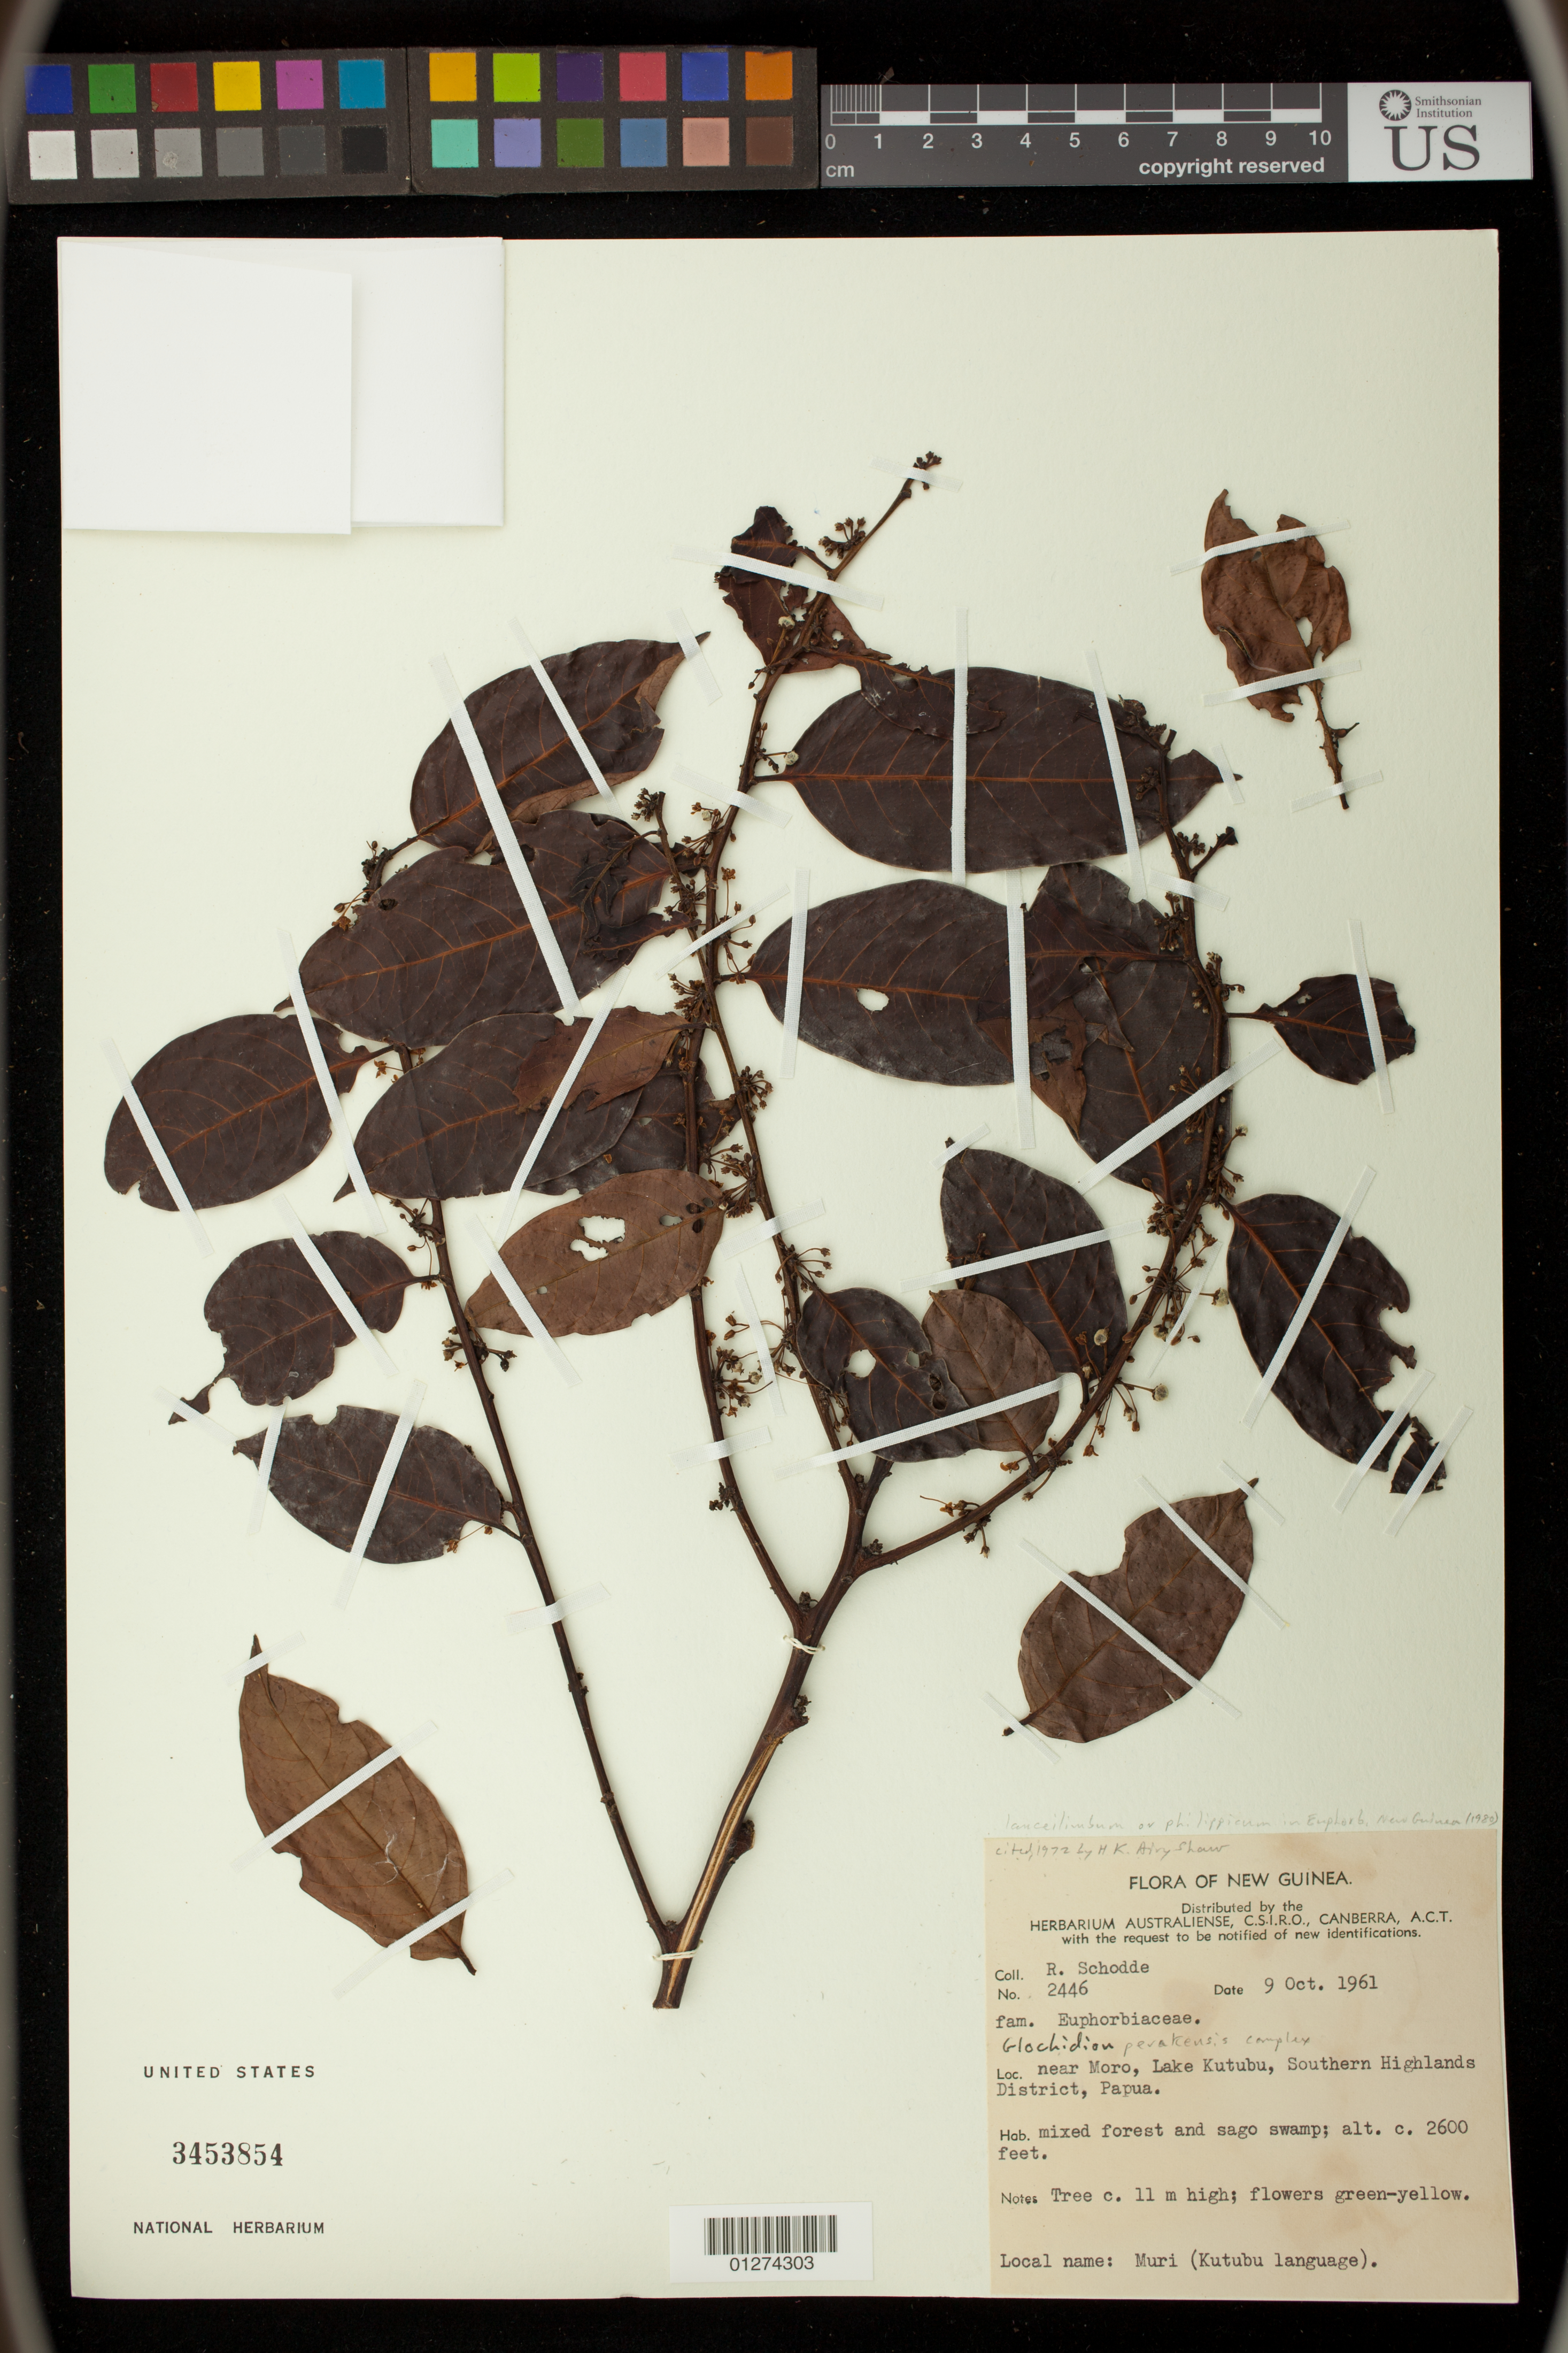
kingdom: Plantae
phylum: Tracheophyta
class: Magnoliopsida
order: Malpighiales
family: Phyllanthaceae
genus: Glochidion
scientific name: Glochidion sp.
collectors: L. A. Craven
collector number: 2446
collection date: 1961-10-09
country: Papua New Guinea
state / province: Southern Highlands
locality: near Moro, Lake Kutubu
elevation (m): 792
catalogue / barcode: US 3453854